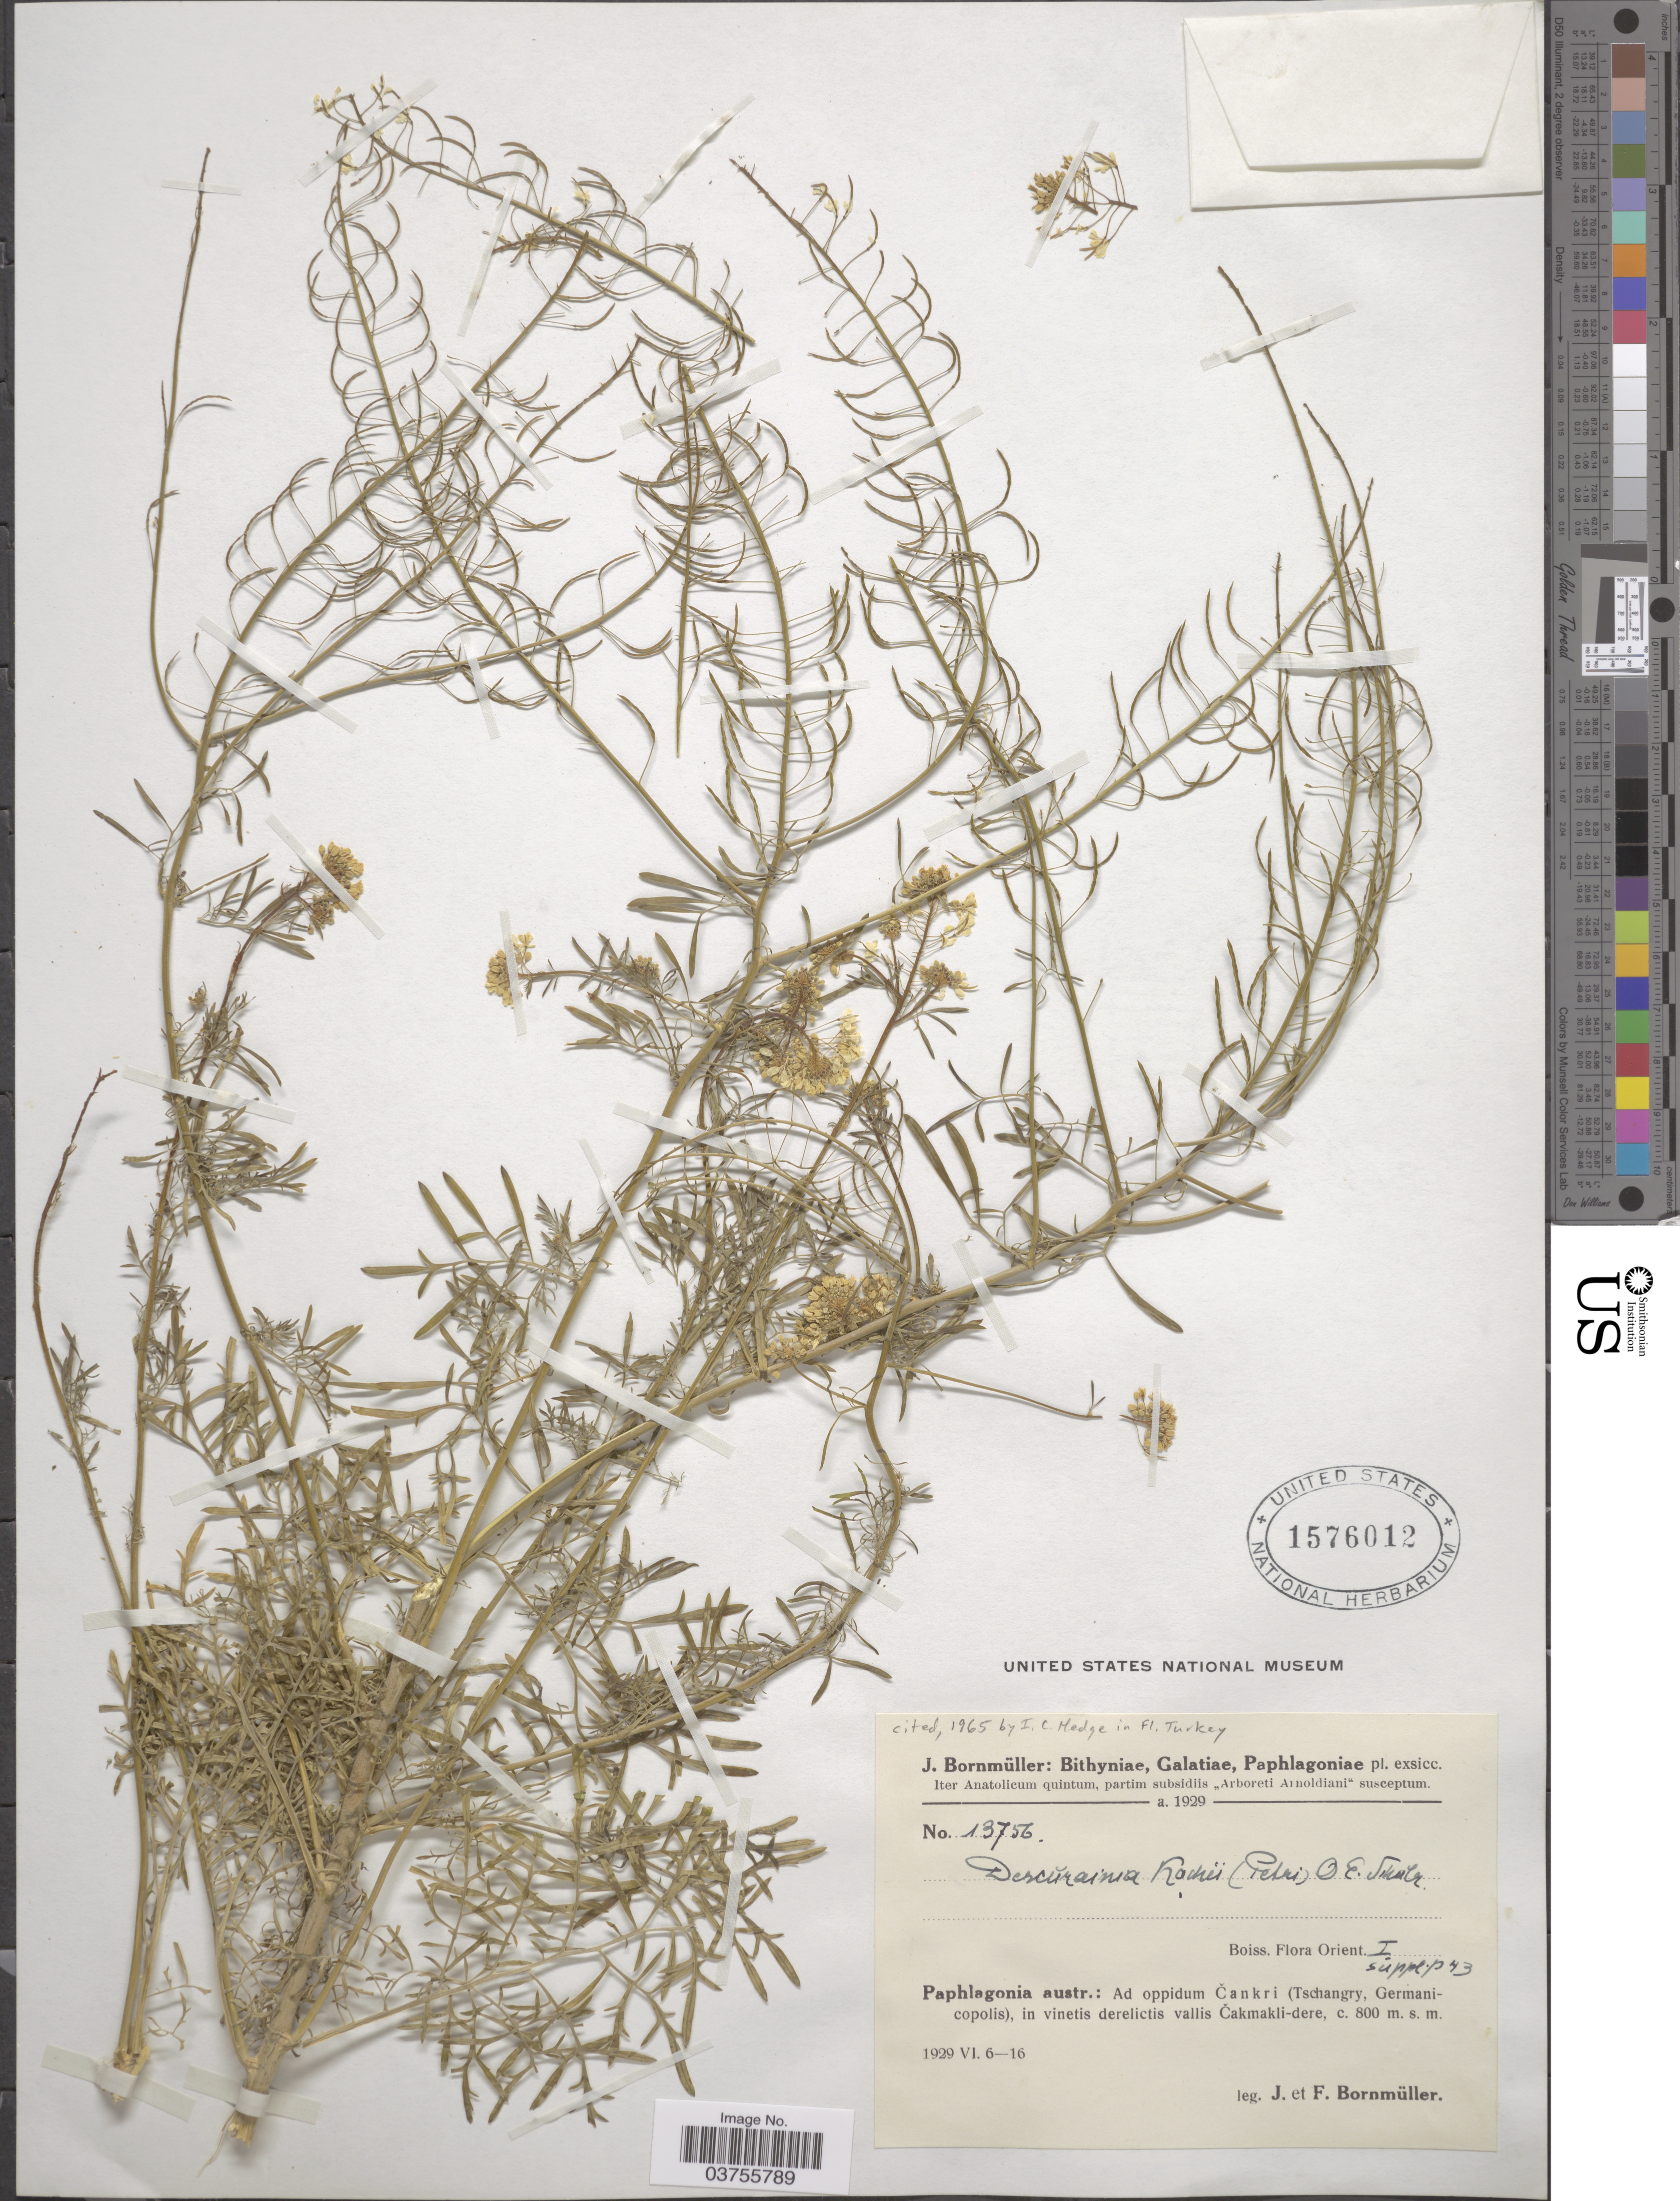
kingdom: Plantae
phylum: Tracheophyta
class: Magnoliopsida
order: Brassicales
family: Brassicaceae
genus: Descurainia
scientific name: Descurainia kochii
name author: (F. Petri) O.E. Schulz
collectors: J. Bornmüller & F. Bornmüller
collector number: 13756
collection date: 1929-06-06/1929-06-16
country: Turkey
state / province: Cankiri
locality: Paphlagonia austr.: Ad oppidum Čankri (Tschangry, Germanicopolis), in vinetis derelictis vallis Čakmakli-dere.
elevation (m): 800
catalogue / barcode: US 1576012